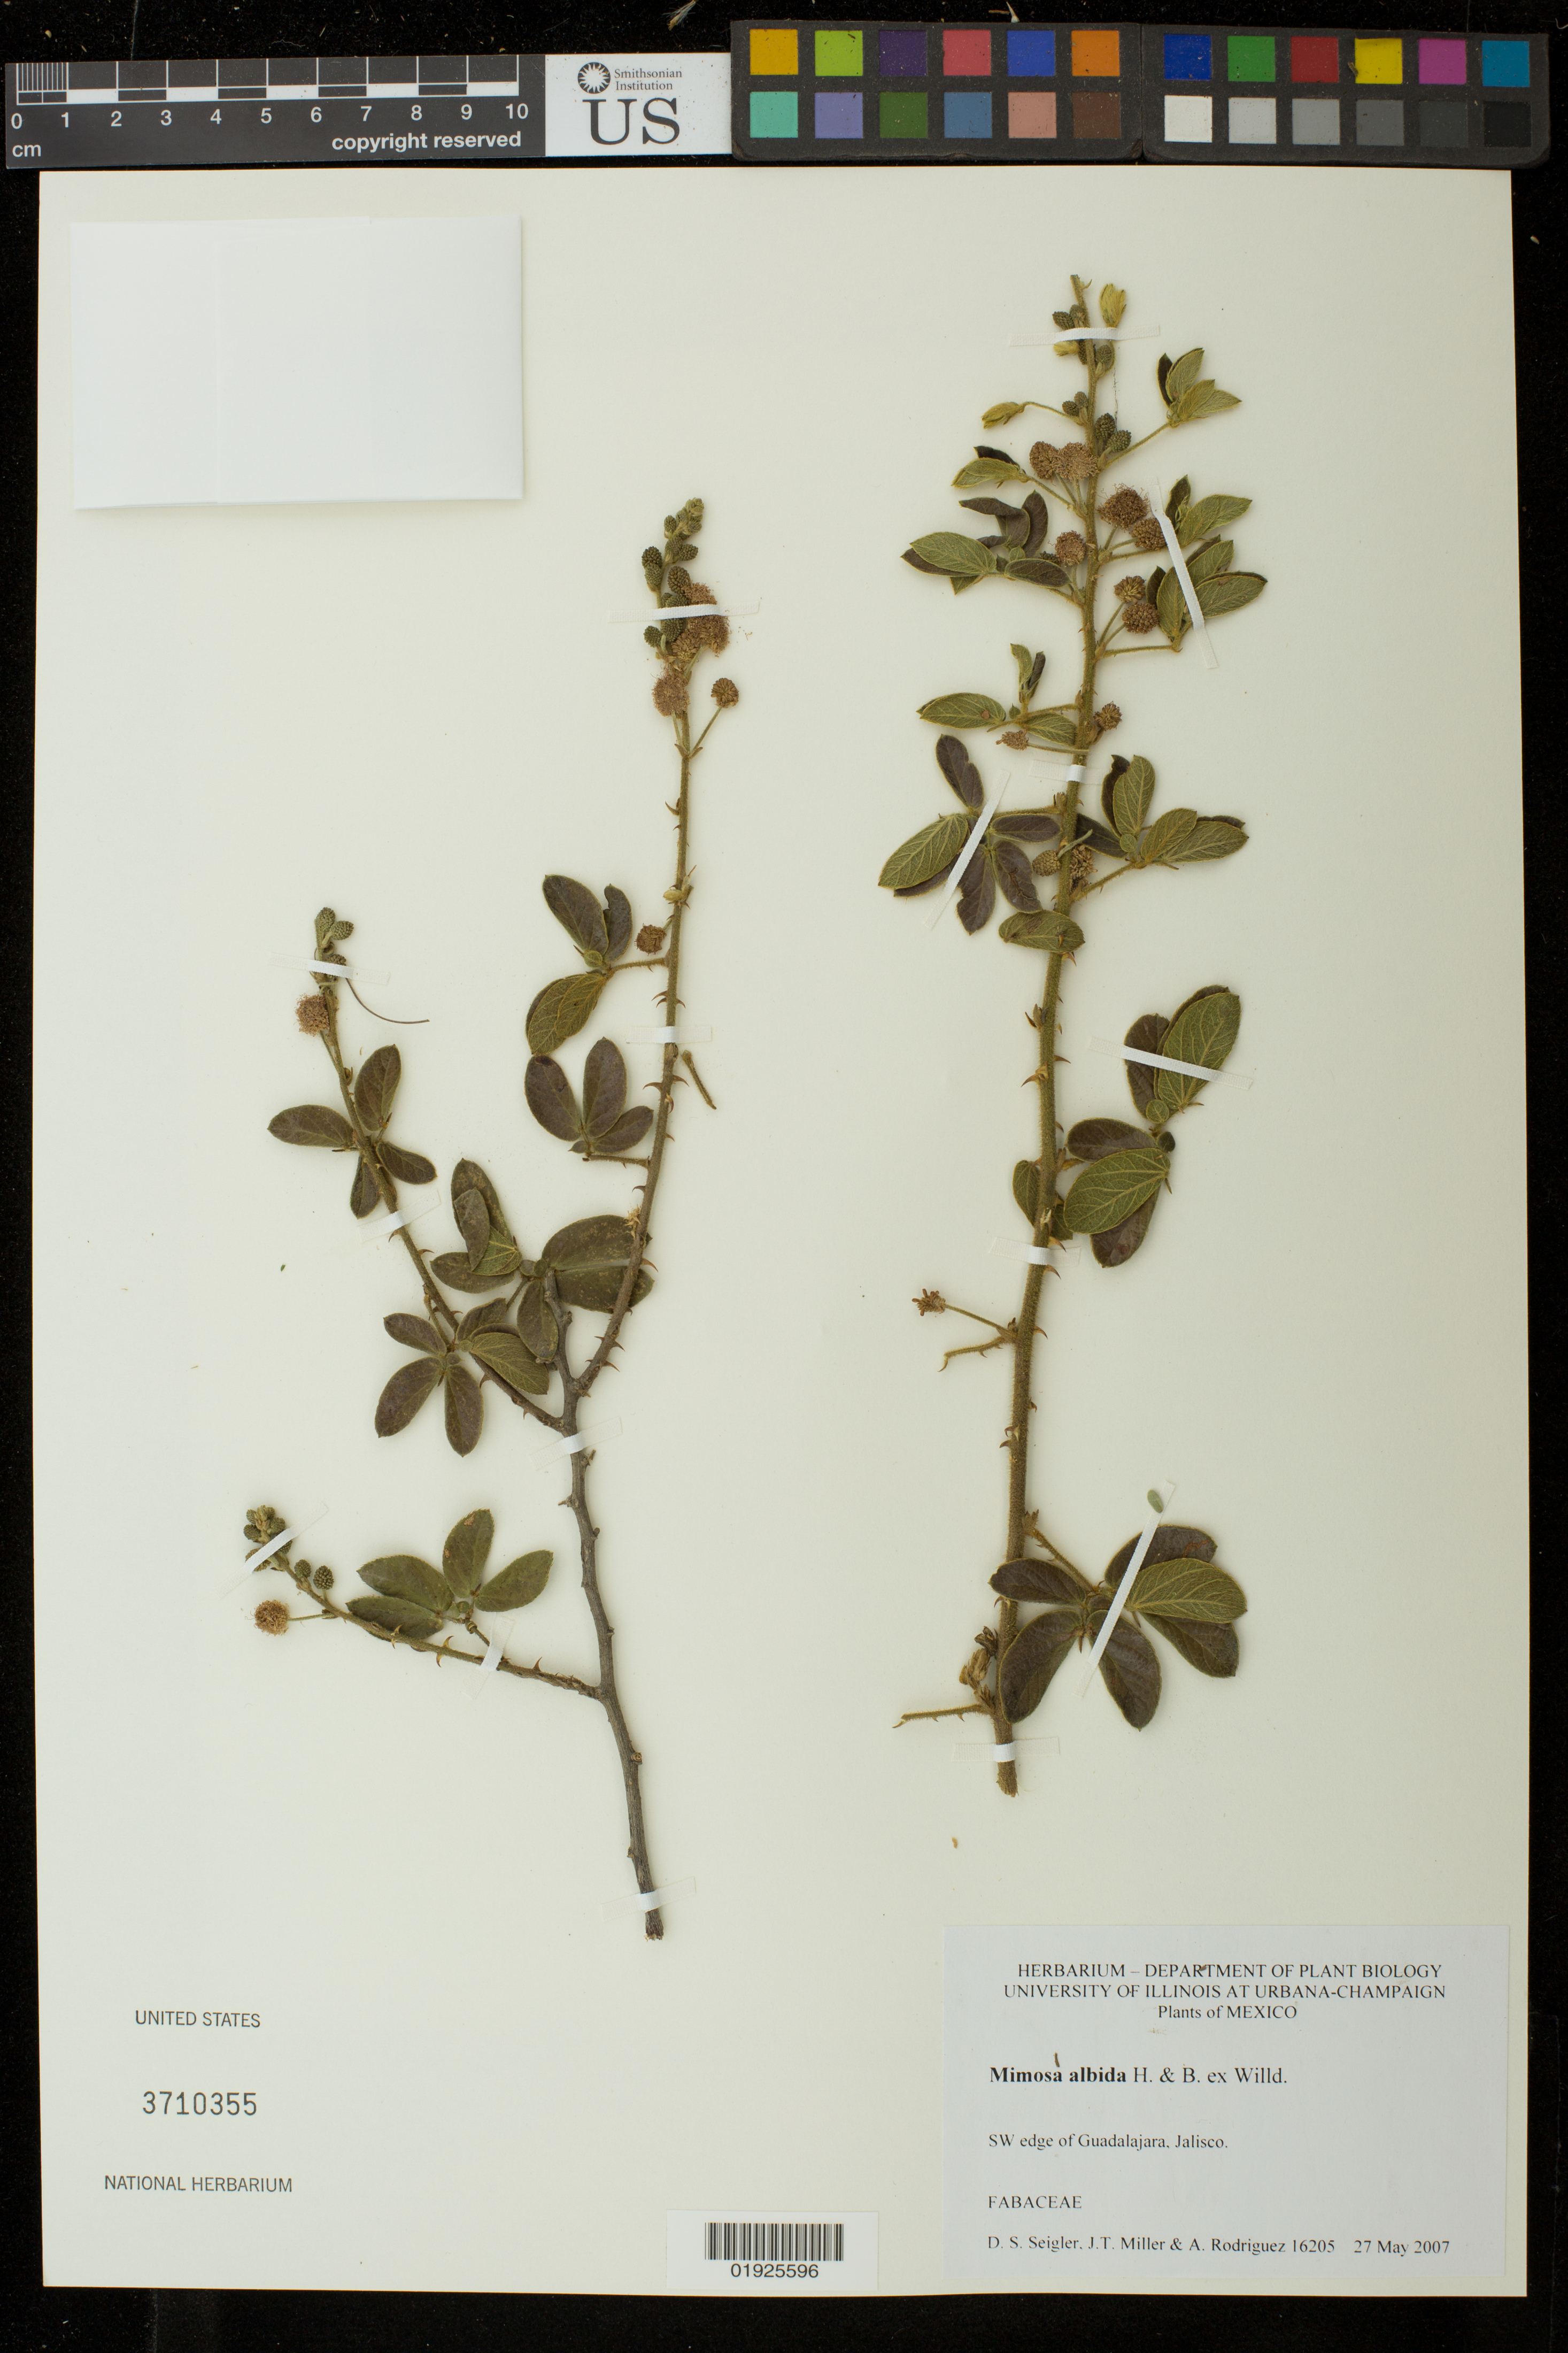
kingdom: Plantae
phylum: Tracheophyta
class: Magnoliopsida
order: Fabales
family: Fabaceae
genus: Mimosa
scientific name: Mimosa albida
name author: Humb. & Bonpl. ex Willd.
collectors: D. Seigler, J. T. Miller & A. Rodríguez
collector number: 16205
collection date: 2007-05-27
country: Mexico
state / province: Jalisco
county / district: Guadalajara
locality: SW edge of Guadalajara.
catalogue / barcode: US 3710355